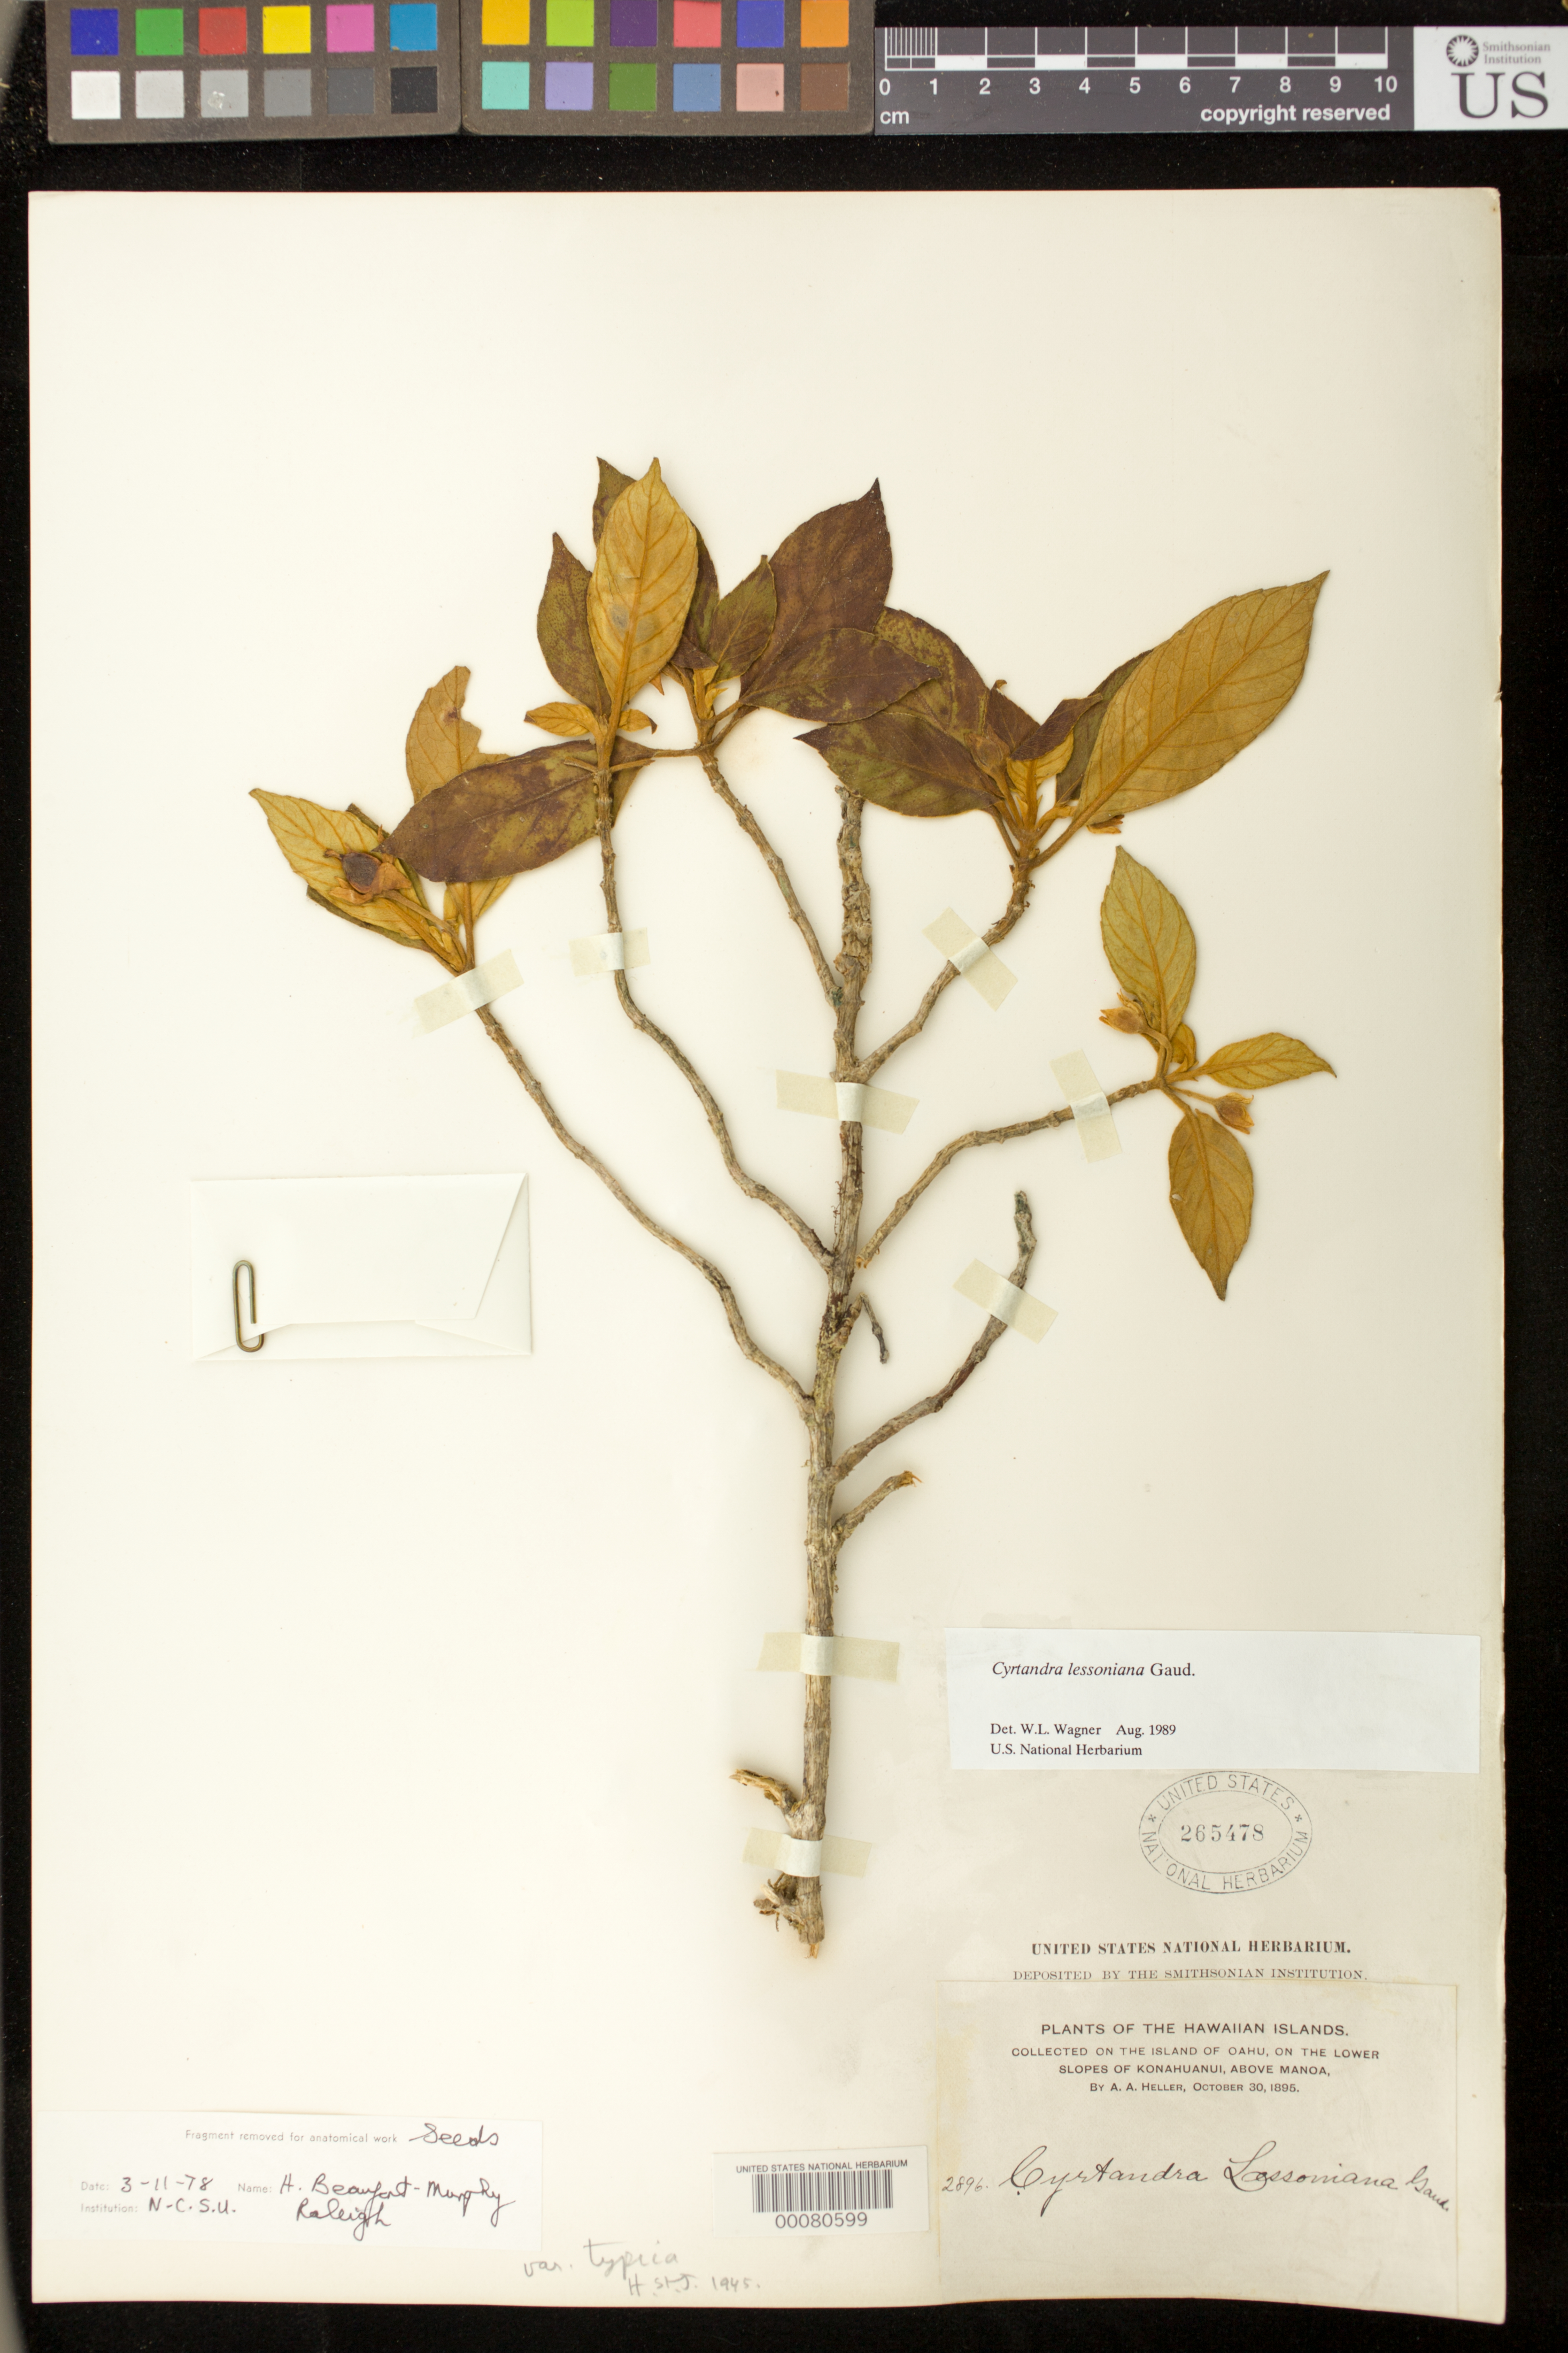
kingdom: Plantae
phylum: Tracheophyta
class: Magnoliopsida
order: Lamiales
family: Gesneriaceae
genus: Cyrtandra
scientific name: Cyrtandra lessoniana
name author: Gaudich.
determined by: St. John, H.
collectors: A. A. Heller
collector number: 2896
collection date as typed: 30 Oct 1895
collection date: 1895-10-30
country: United States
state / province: Hawaii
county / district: Honolulu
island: Oahu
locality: On the lower slopes of Konahuanui, above Manoa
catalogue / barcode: US 265478